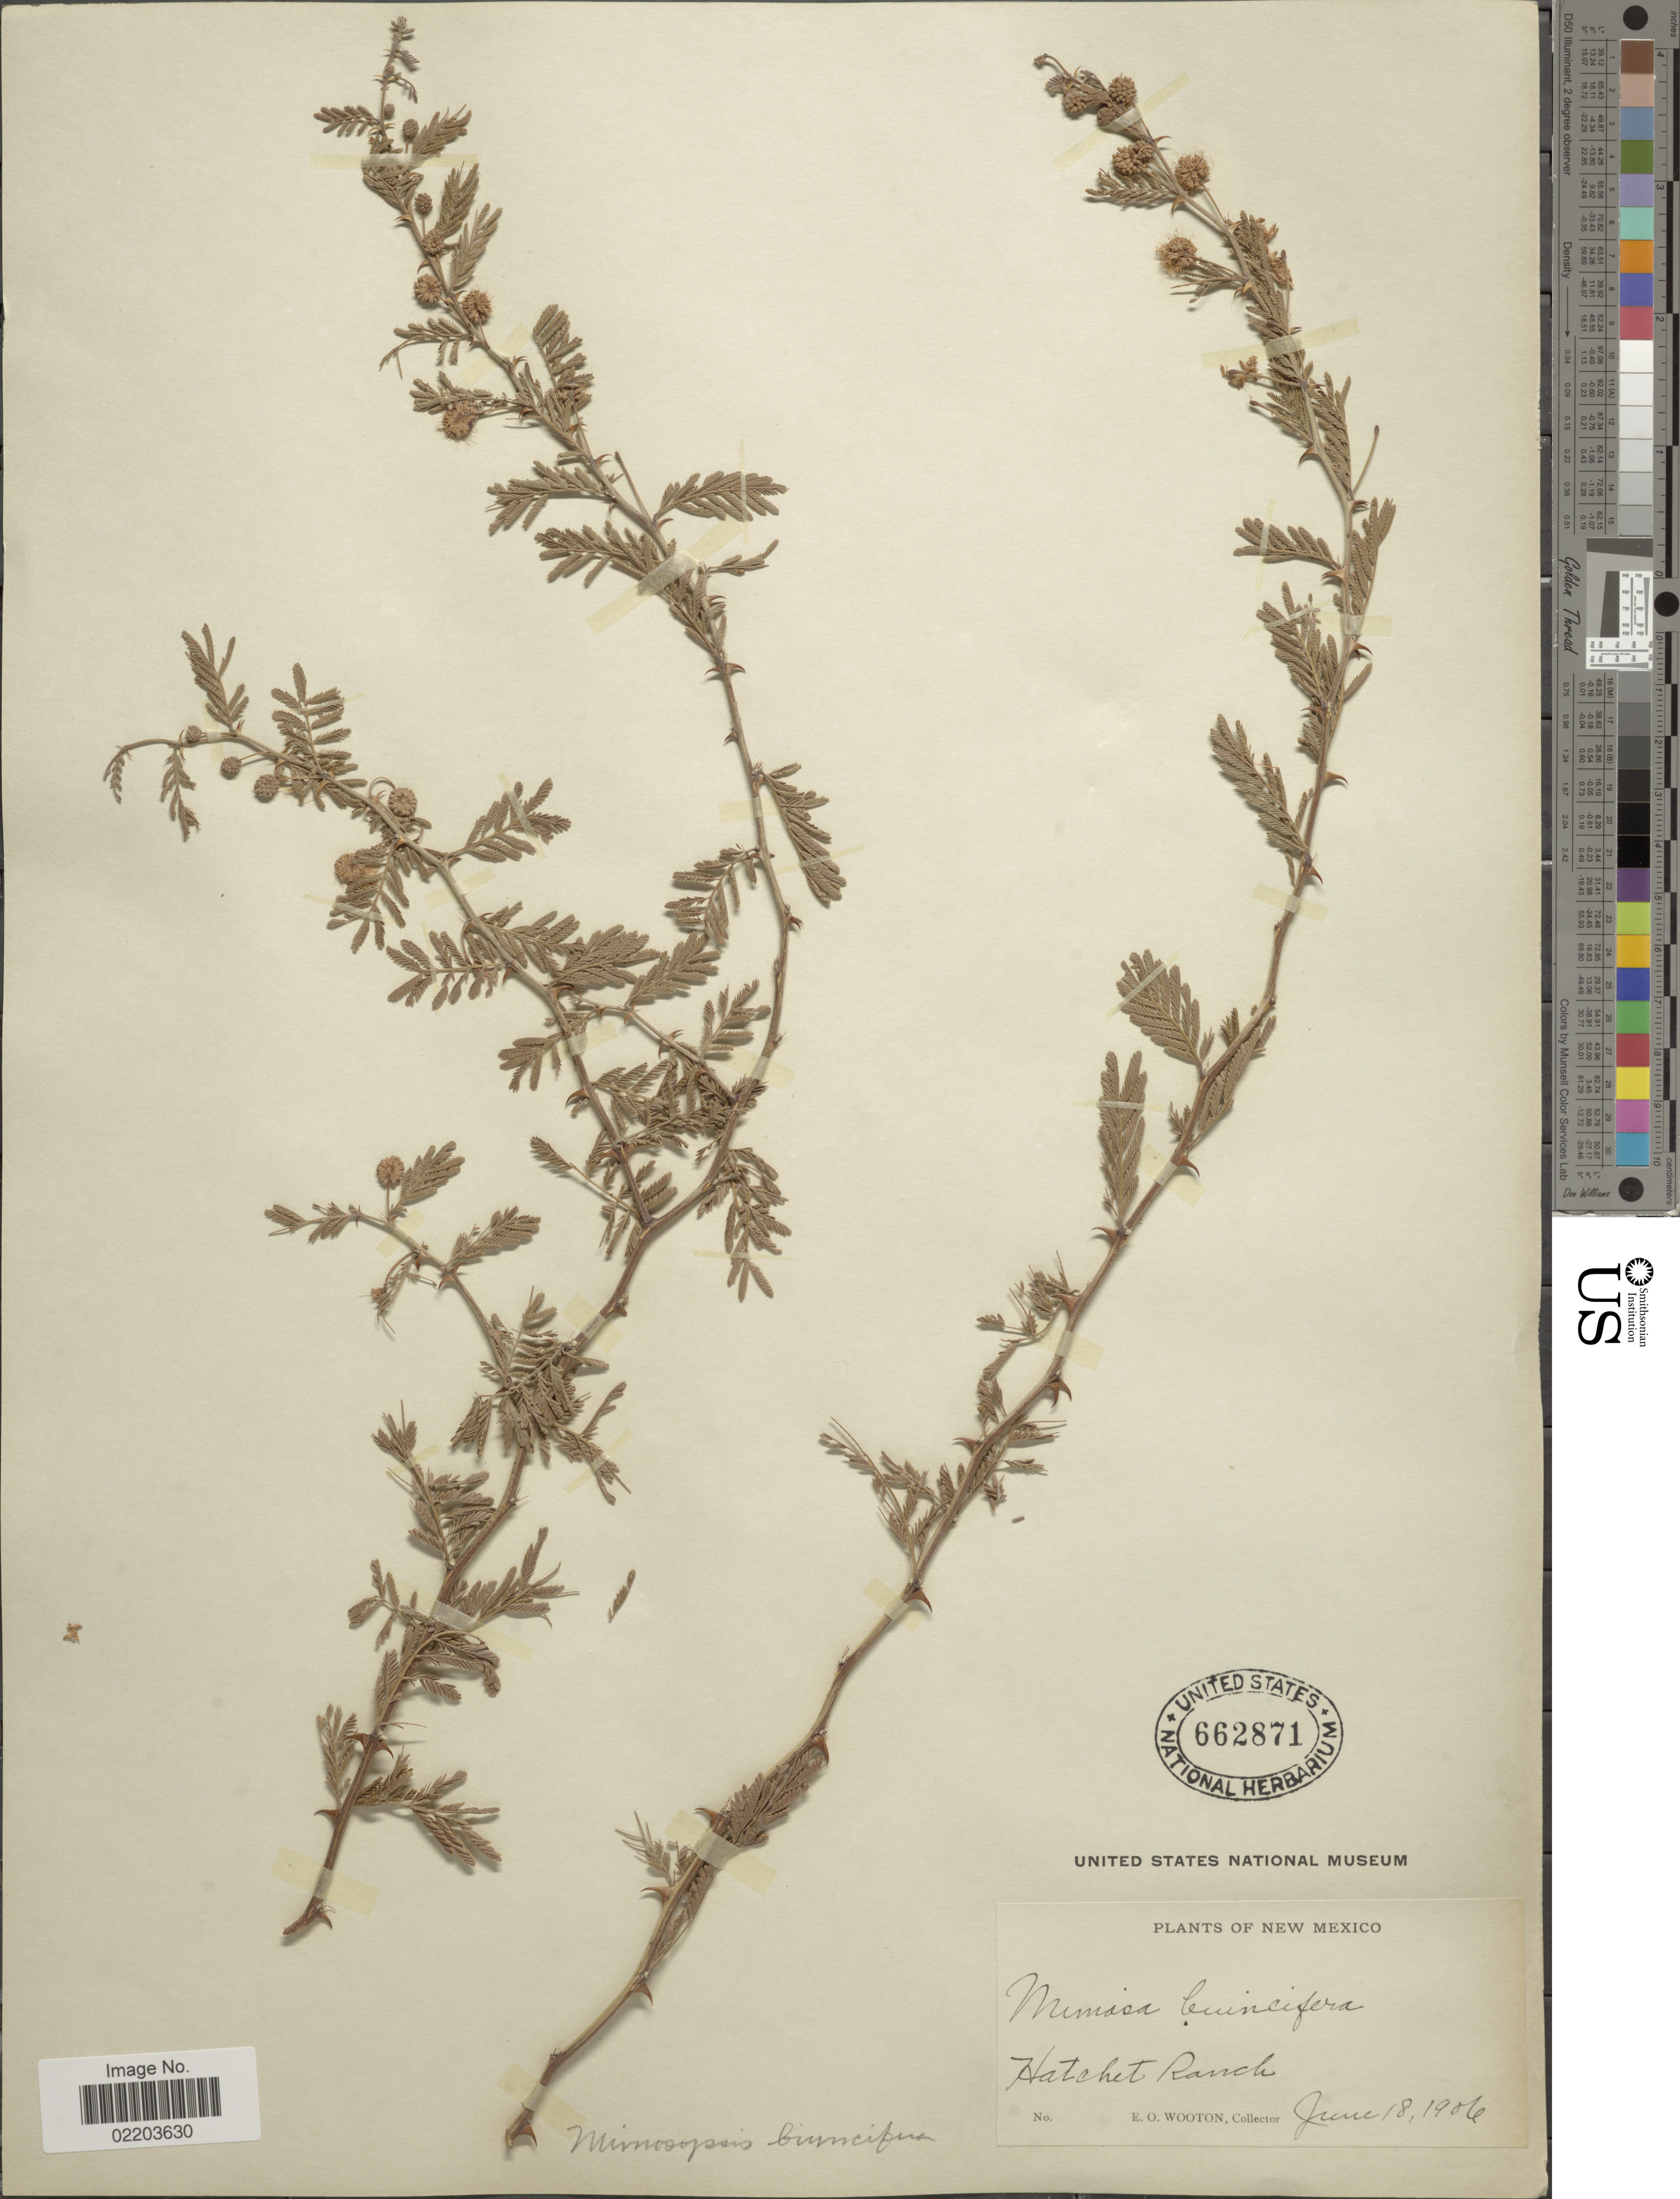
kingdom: Plantae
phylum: Tracheophyta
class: Magnoliopsida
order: Fabales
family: Fabaceae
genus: Mimosa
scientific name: Mimosa biuncifera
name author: Benth.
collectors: E. O. Wooton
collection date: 1906-06-18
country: United States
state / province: New Mexico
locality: Hatchet Ranch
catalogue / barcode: US 662871